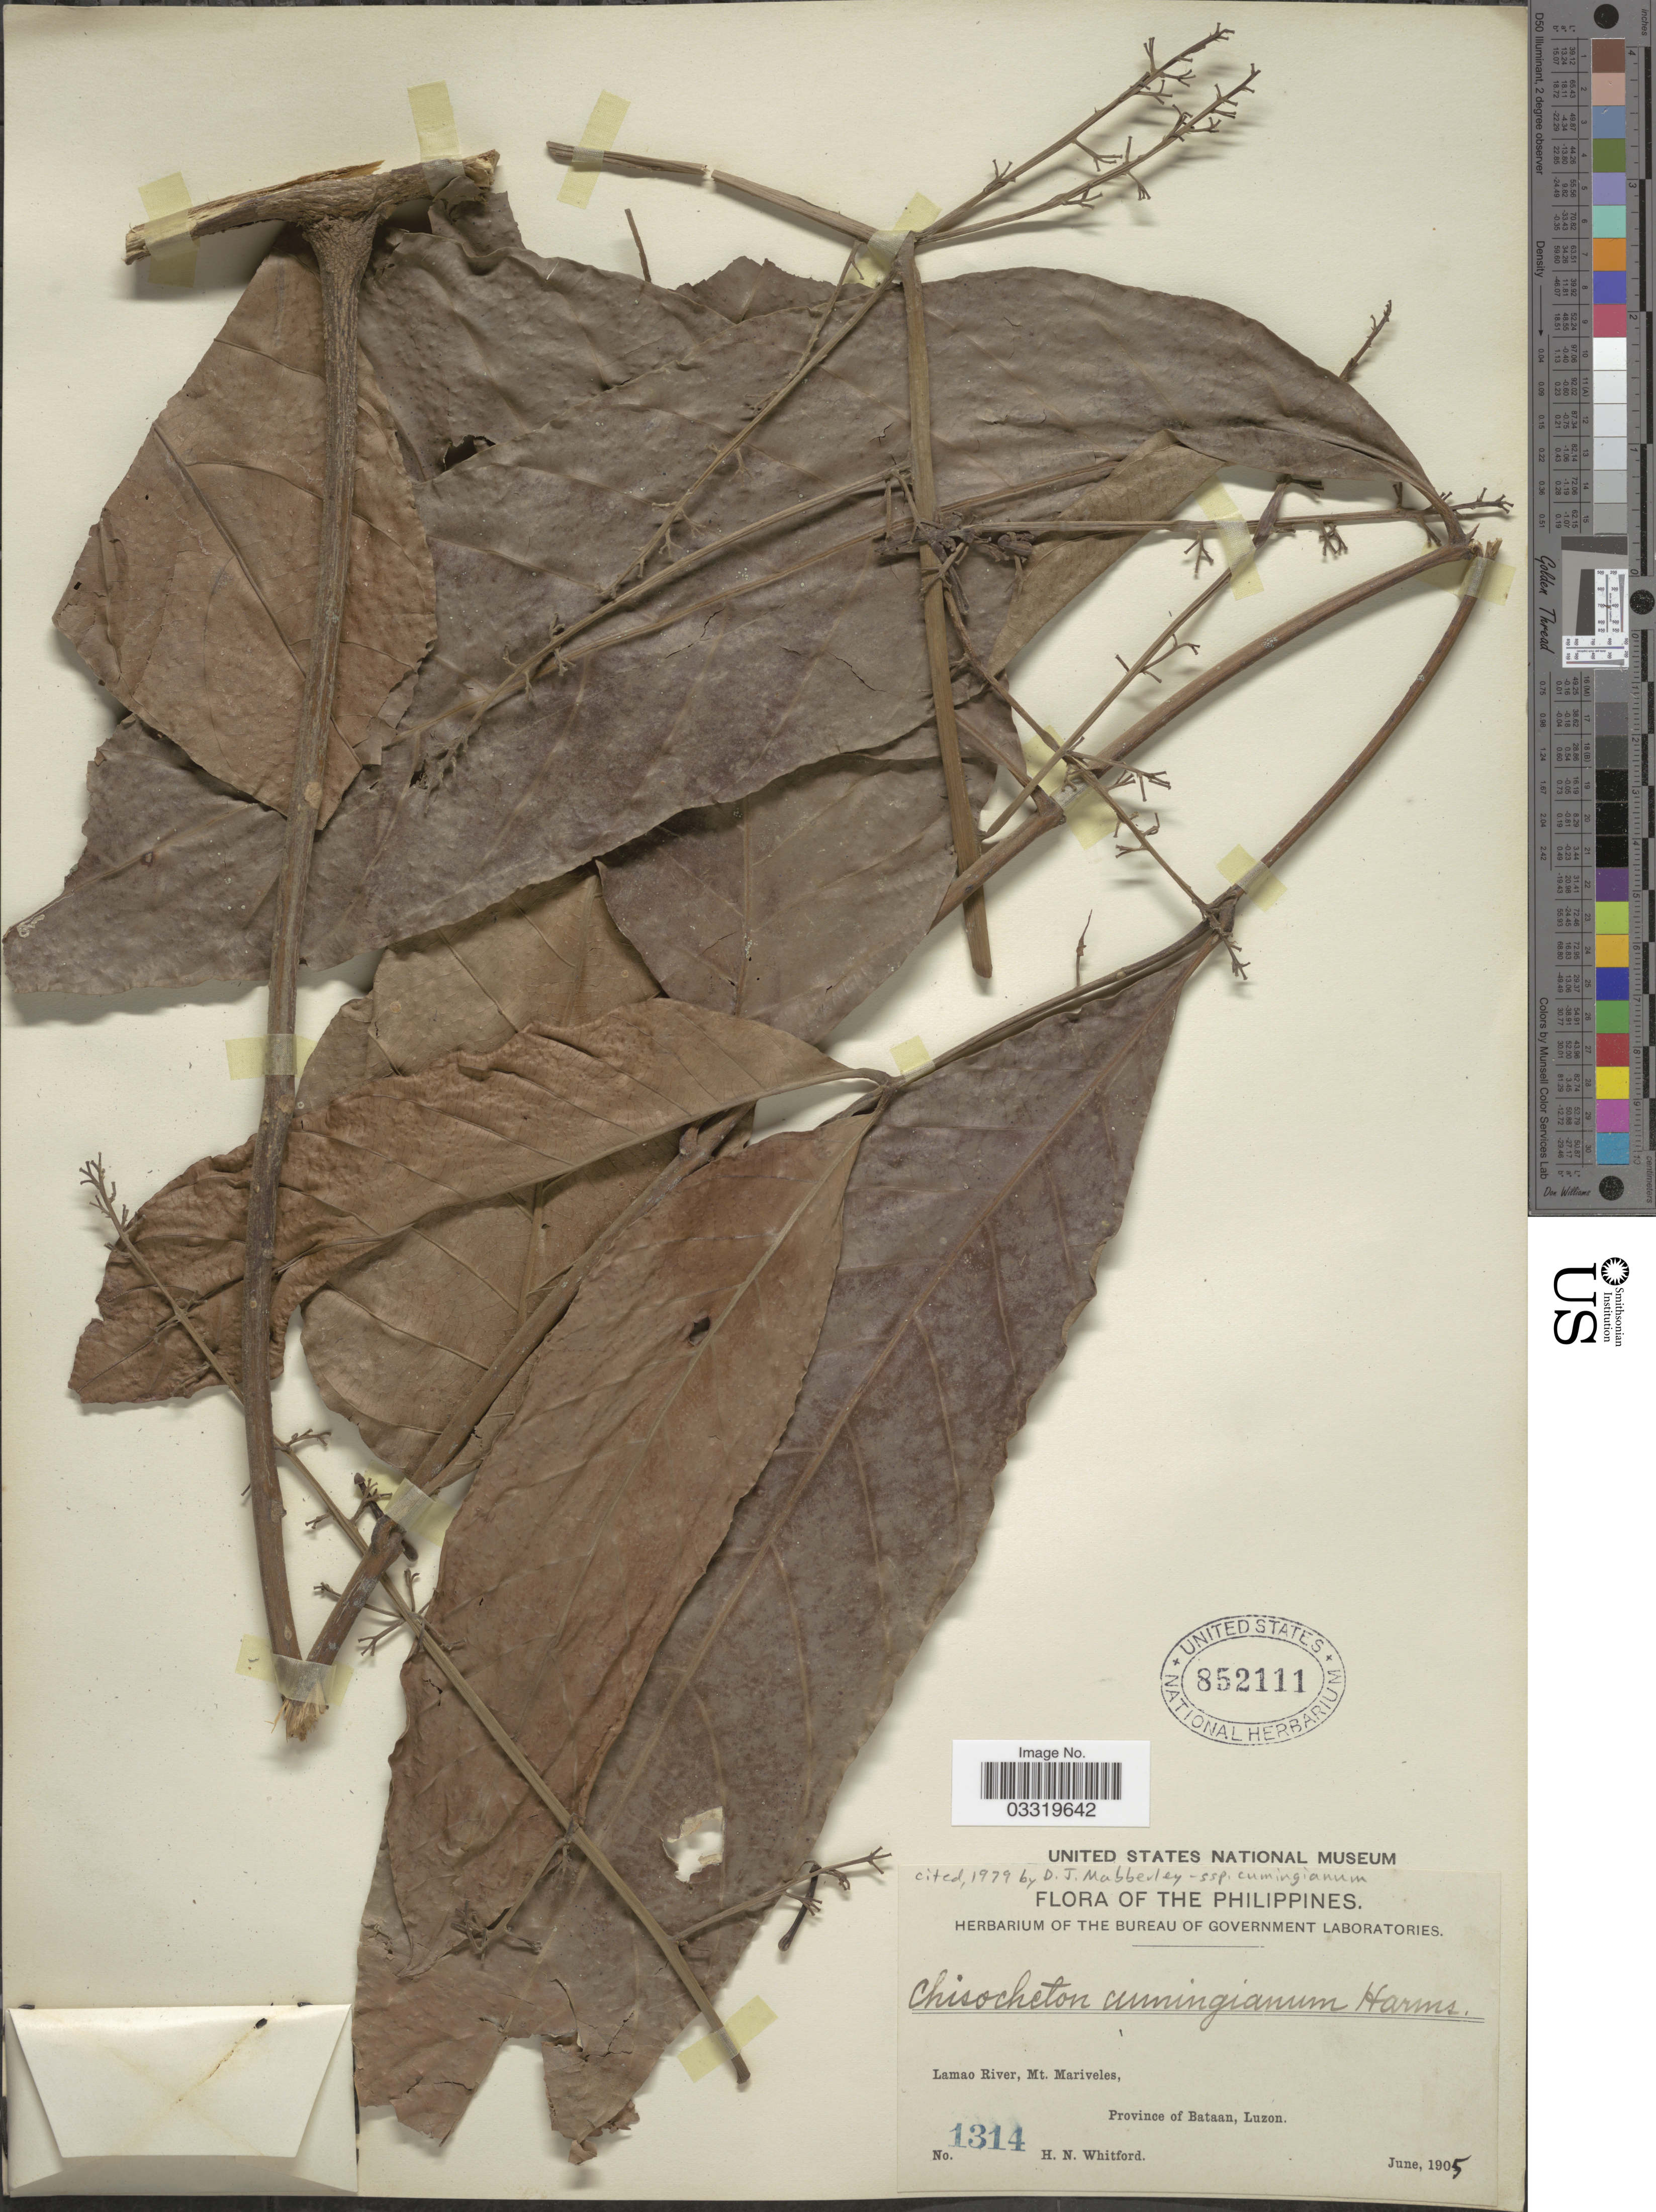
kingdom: Plantae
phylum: Tracheophyta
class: Magnoliopsida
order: Sapindales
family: Meliaceae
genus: Chisocheton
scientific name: Chisocheton cumingianus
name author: (C. DC.) Harms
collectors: H. N. Whitford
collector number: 1314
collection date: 1905-06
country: Philippines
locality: Lamao River, Mt. Mariveles, Province of Bataan, Luzon.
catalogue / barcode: US 852111